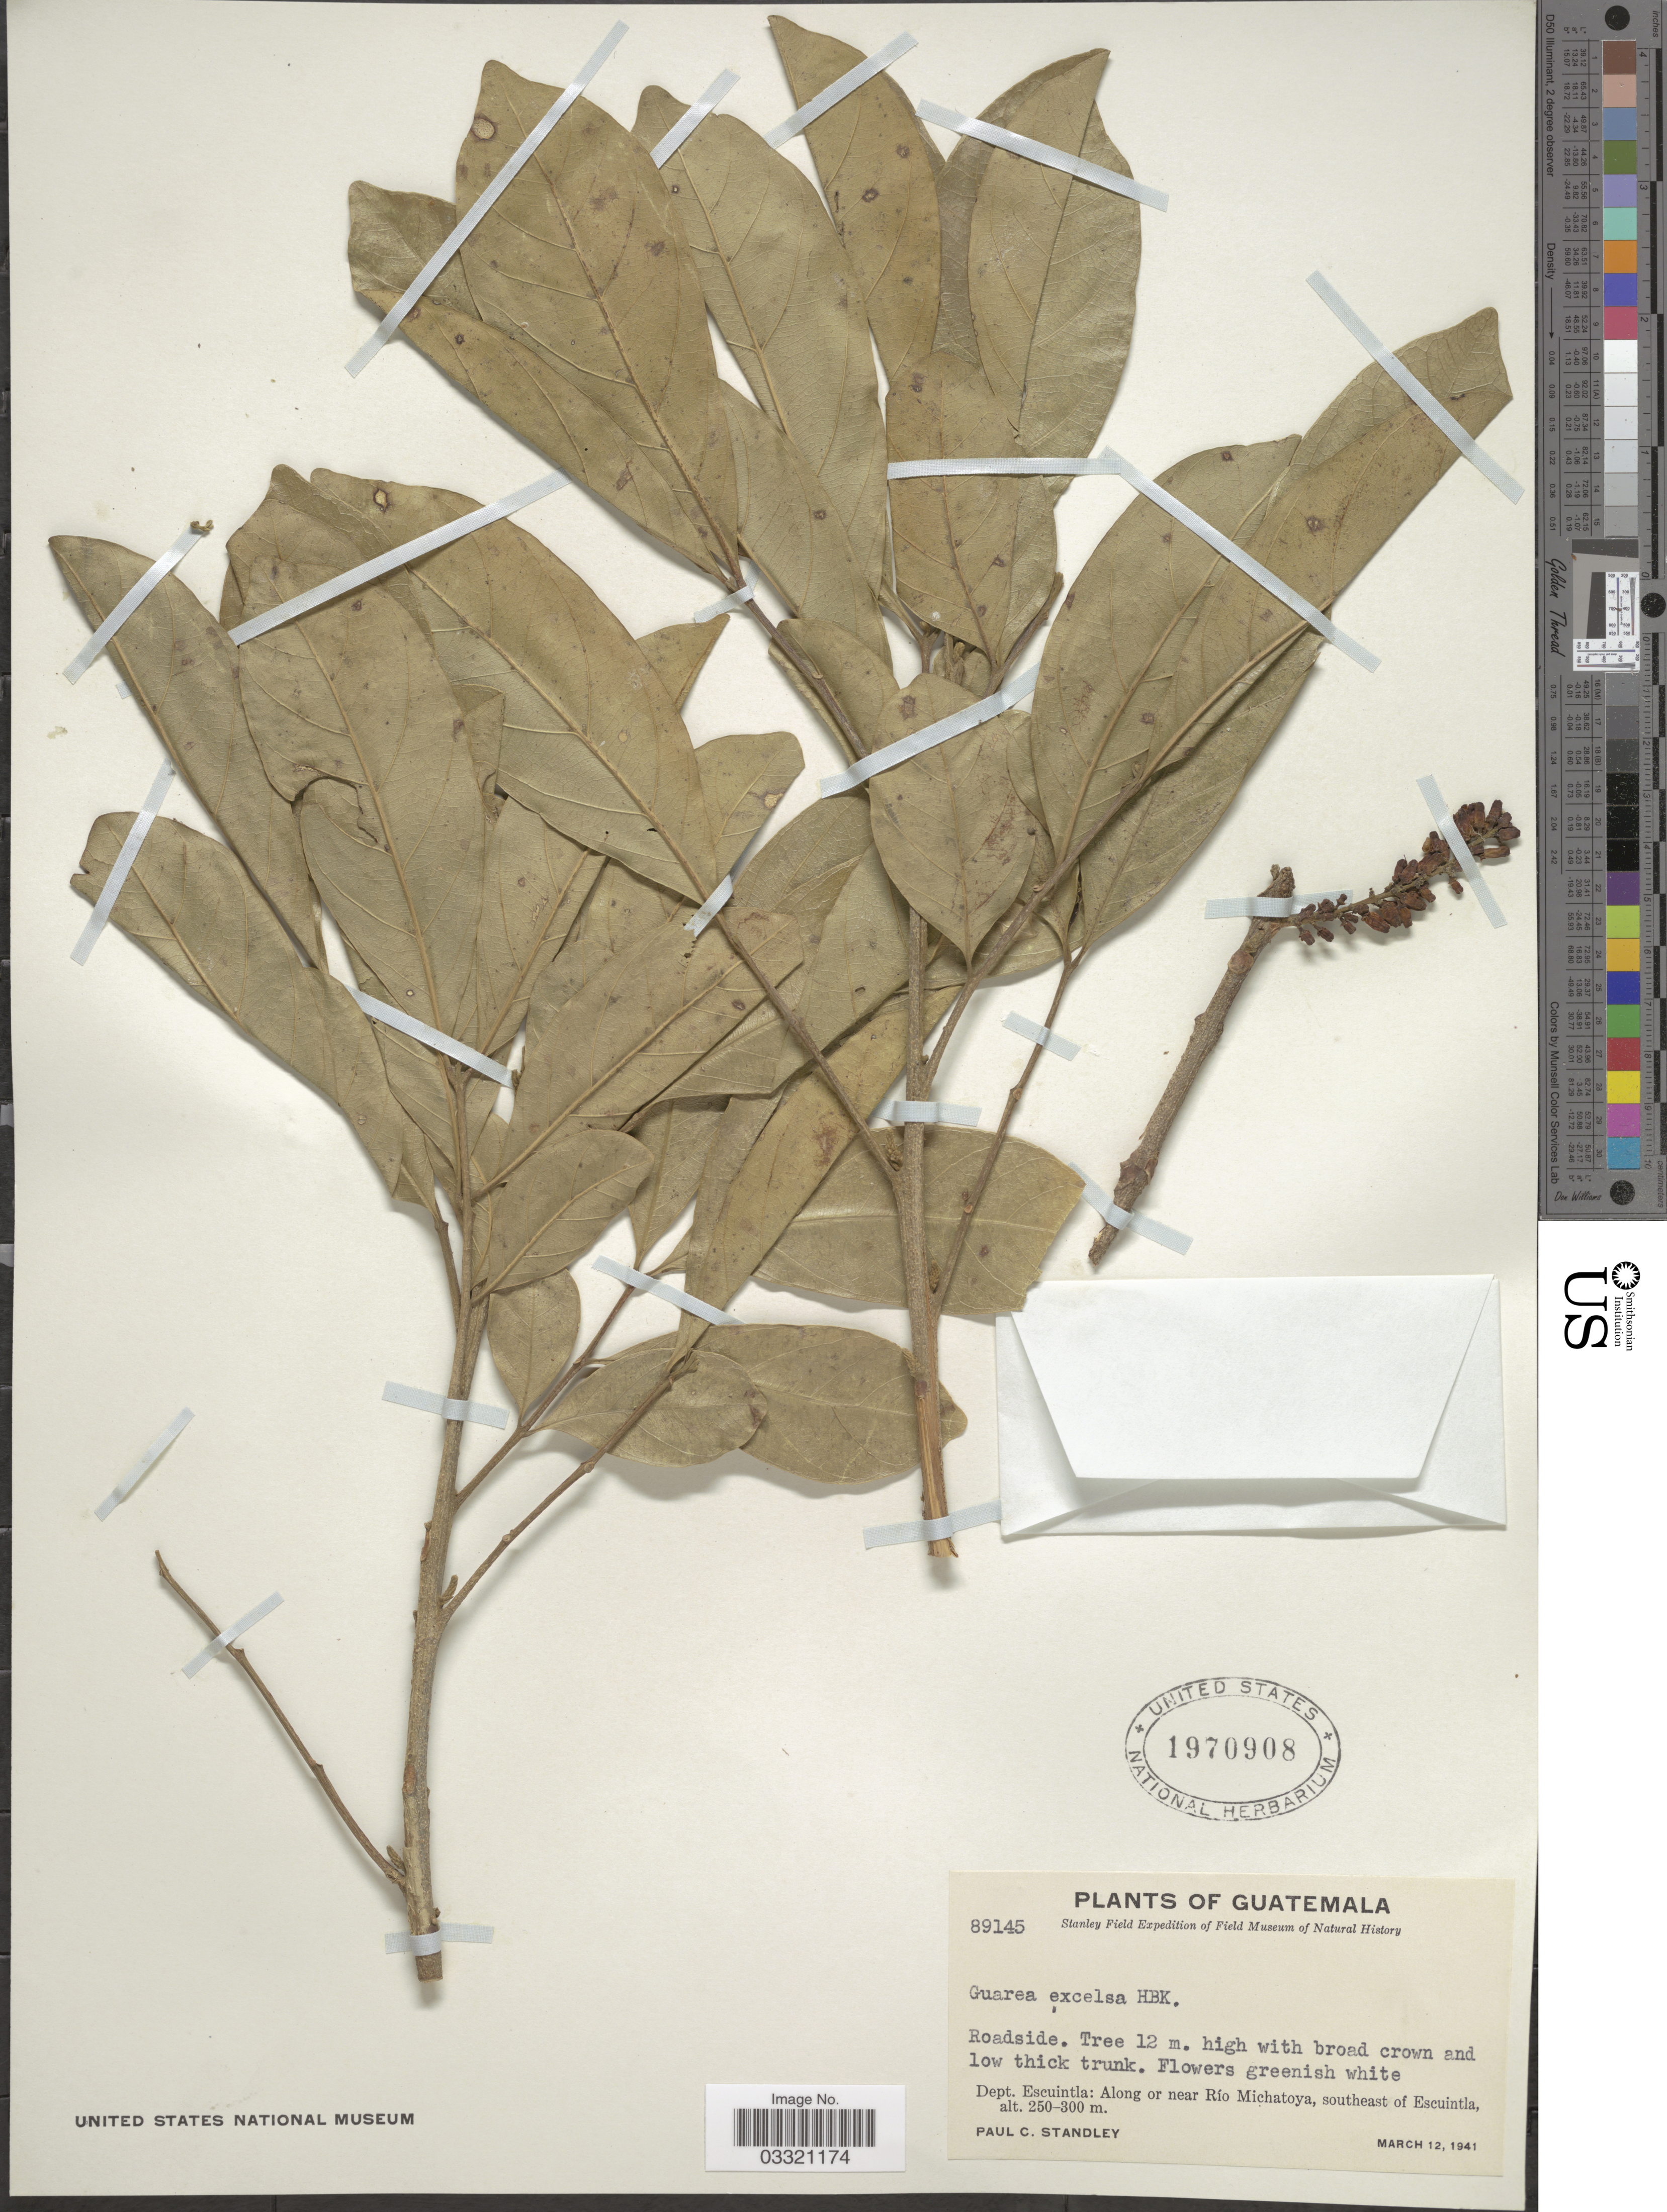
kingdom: Plantae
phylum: Tracheophyta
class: Magnoliopsida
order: Sapindales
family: Meliaceae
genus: Guarea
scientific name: Guarea excelsa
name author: Kunth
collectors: P. C. Standley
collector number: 89145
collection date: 1941-03-12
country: Guatemala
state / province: Escuintla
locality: Dept. Escuintla: Along or near Río Michatoya, southeast of Escuintla.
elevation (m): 250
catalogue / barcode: US 1970908